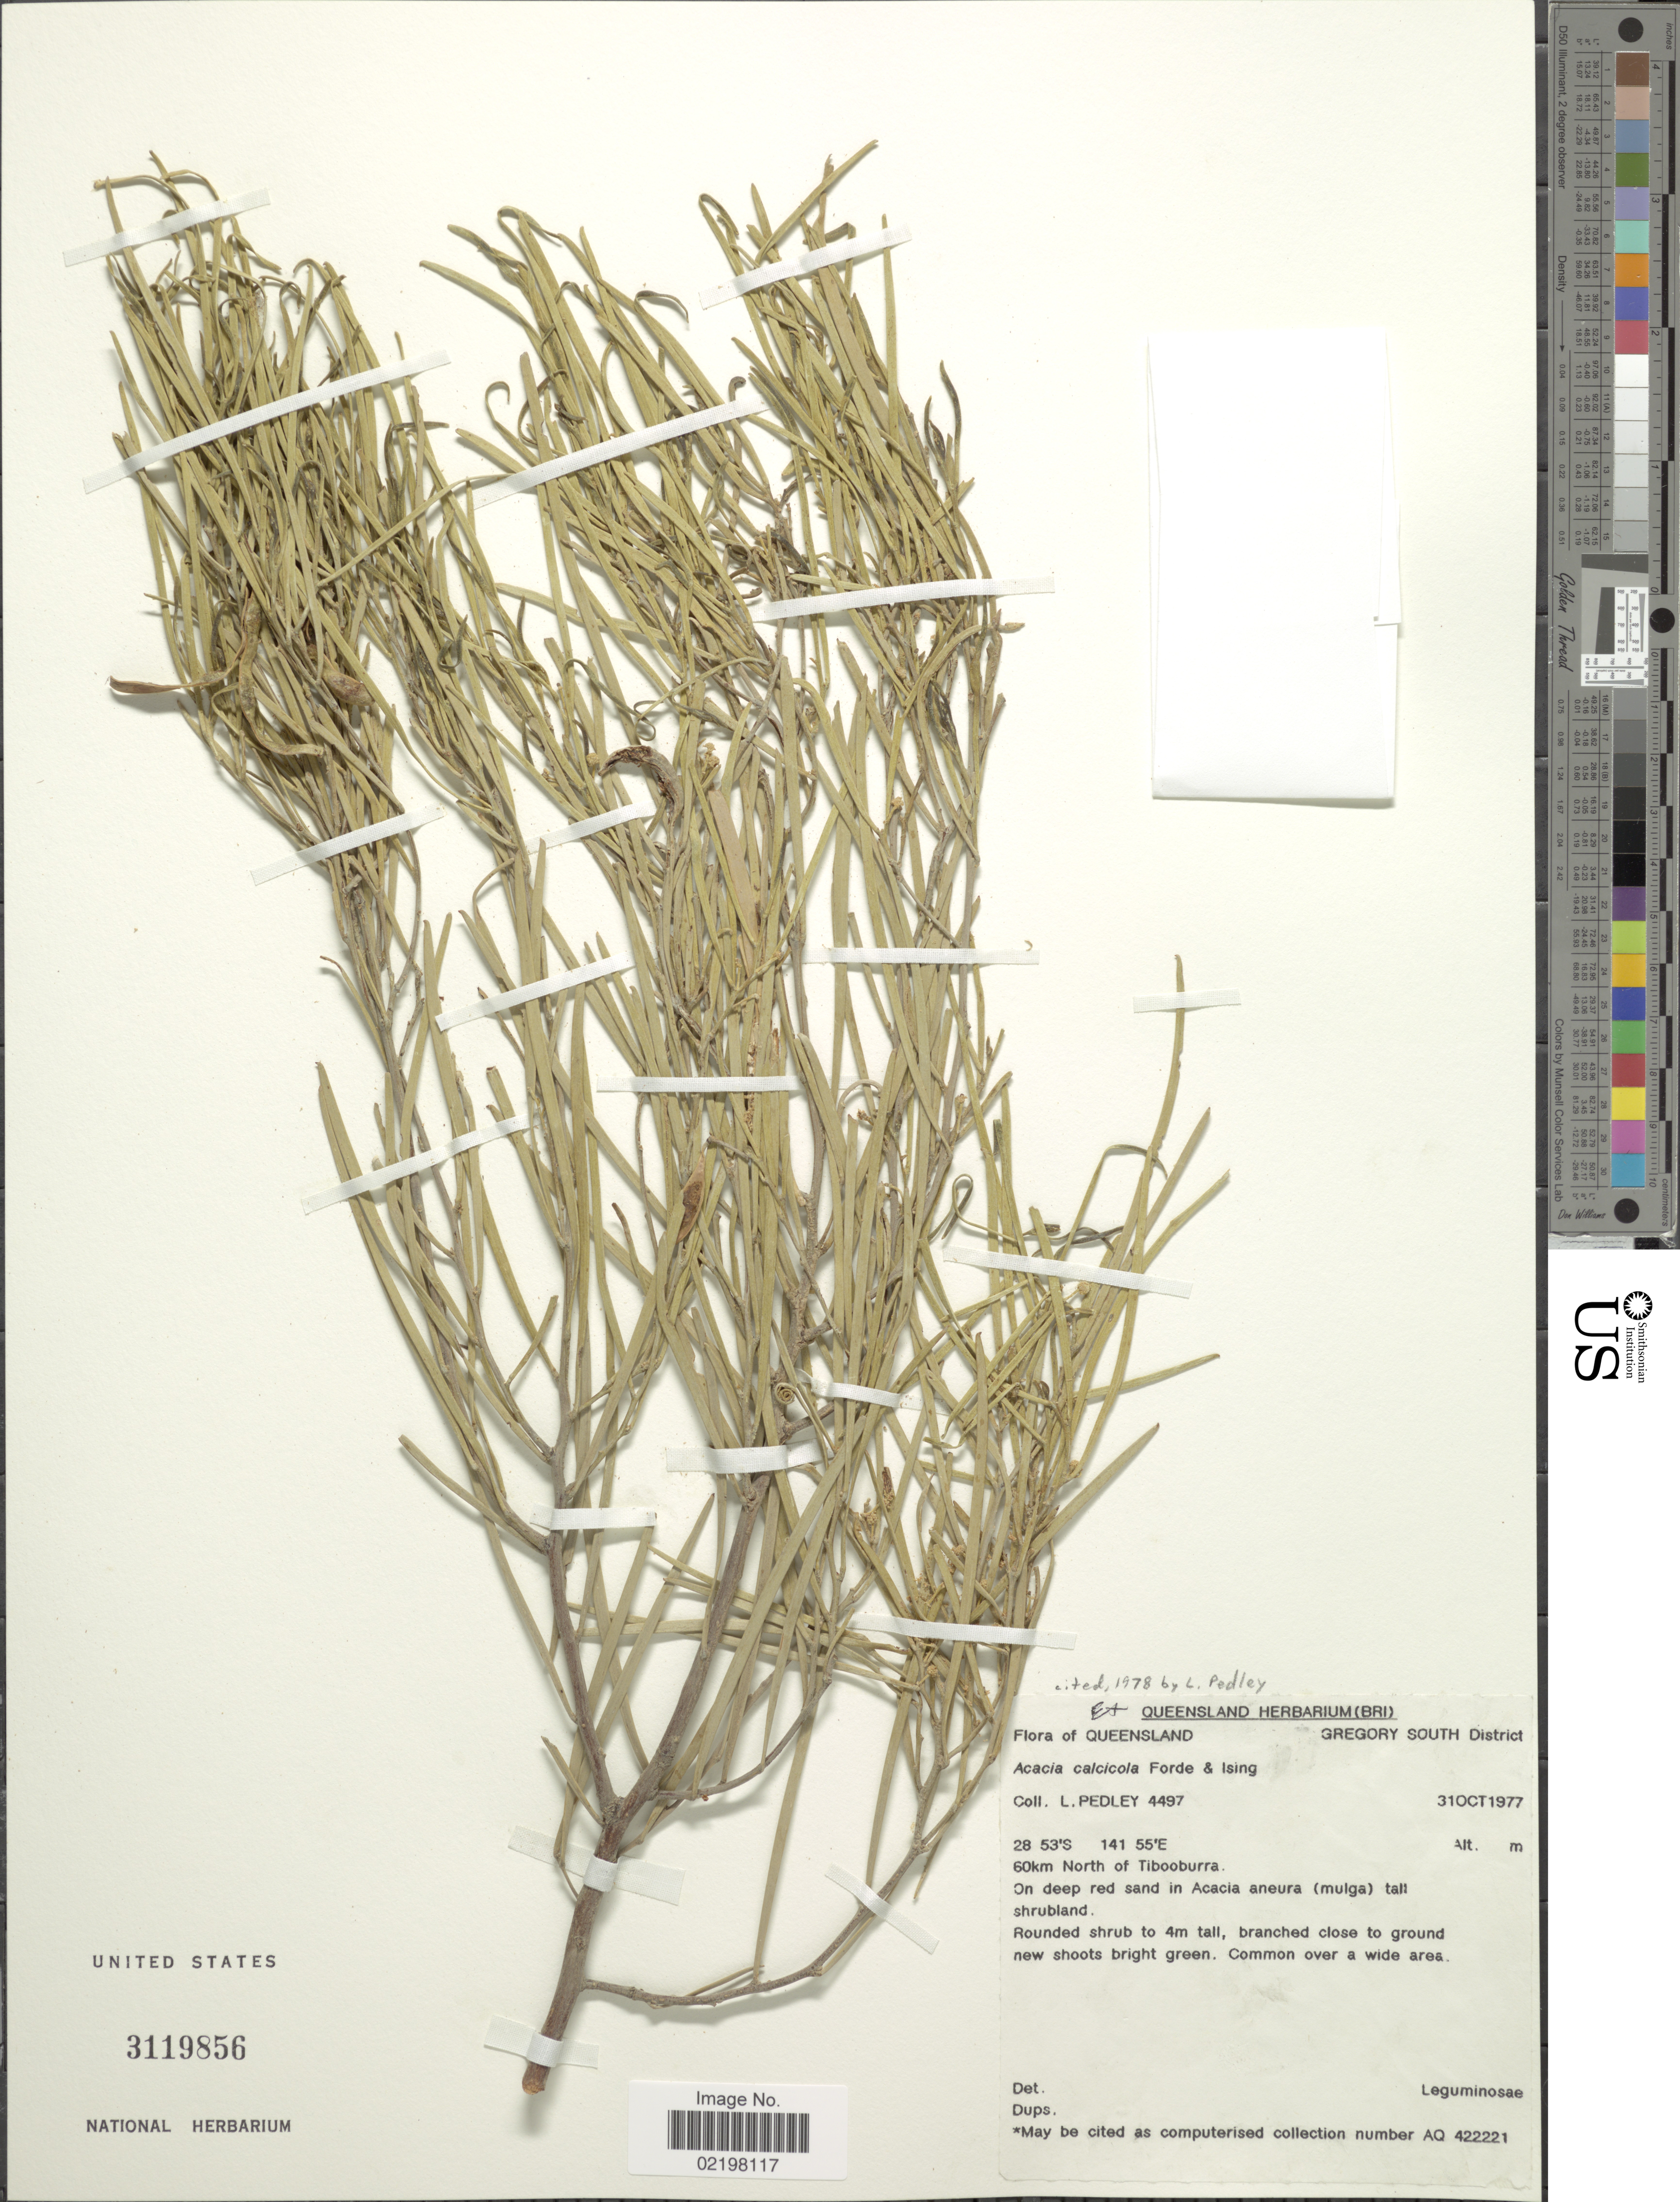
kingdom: Plantae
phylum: Tracheophyta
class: Magnoliopsida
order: Fabales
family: Fabaceae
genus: Acacia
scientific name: Acacia calcicola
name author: Forde & Ising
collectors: L. Pedley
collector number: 4497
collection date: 1977-10-31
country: Australia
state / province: Queensland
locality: Gregory South District, 60 km North of Tibooburra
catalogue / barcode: US 3119856